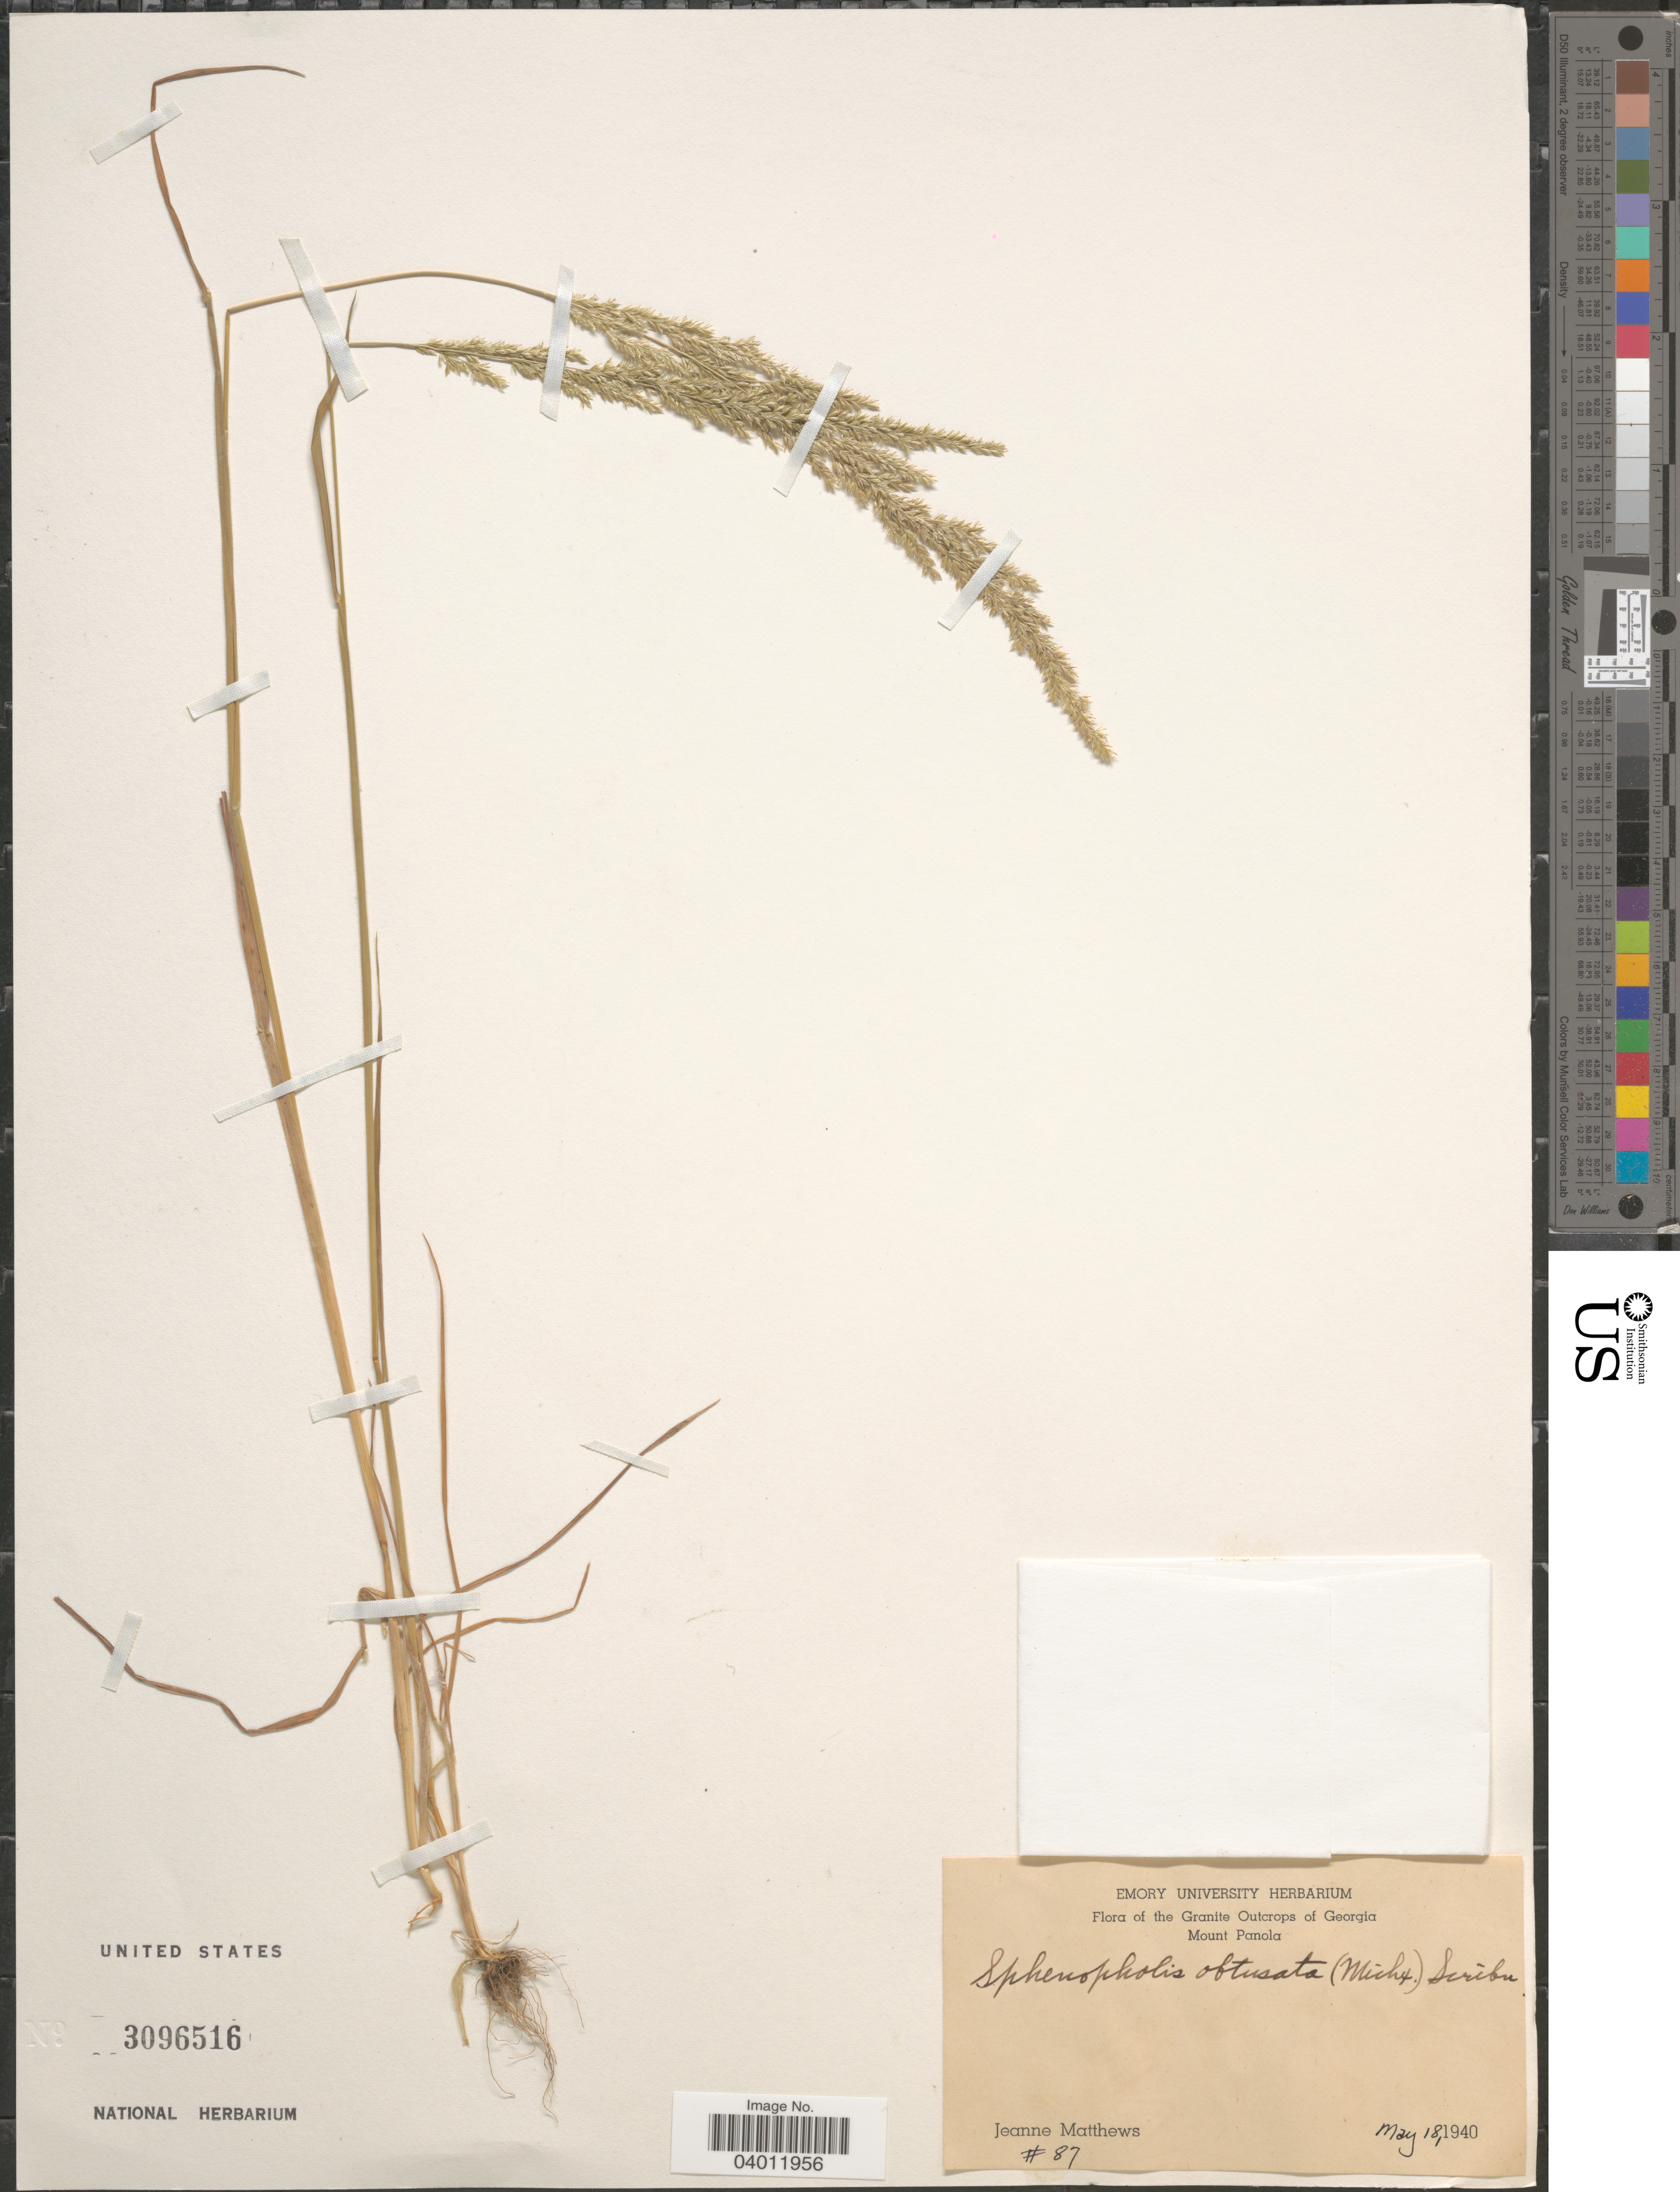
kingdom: Plantae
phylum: Tracheophyta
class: Liliopsida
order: Poales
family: Poaceae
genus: Sphenopholis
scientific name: Sphenopholis obtusata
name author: (Michx.) Scribn.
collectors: J. F. Matthews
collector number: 87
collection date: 1940-05-18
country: United States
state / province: Georgia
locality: The Granite Outcrops of Georgia. Mount Panola.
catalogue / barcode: US 3096516